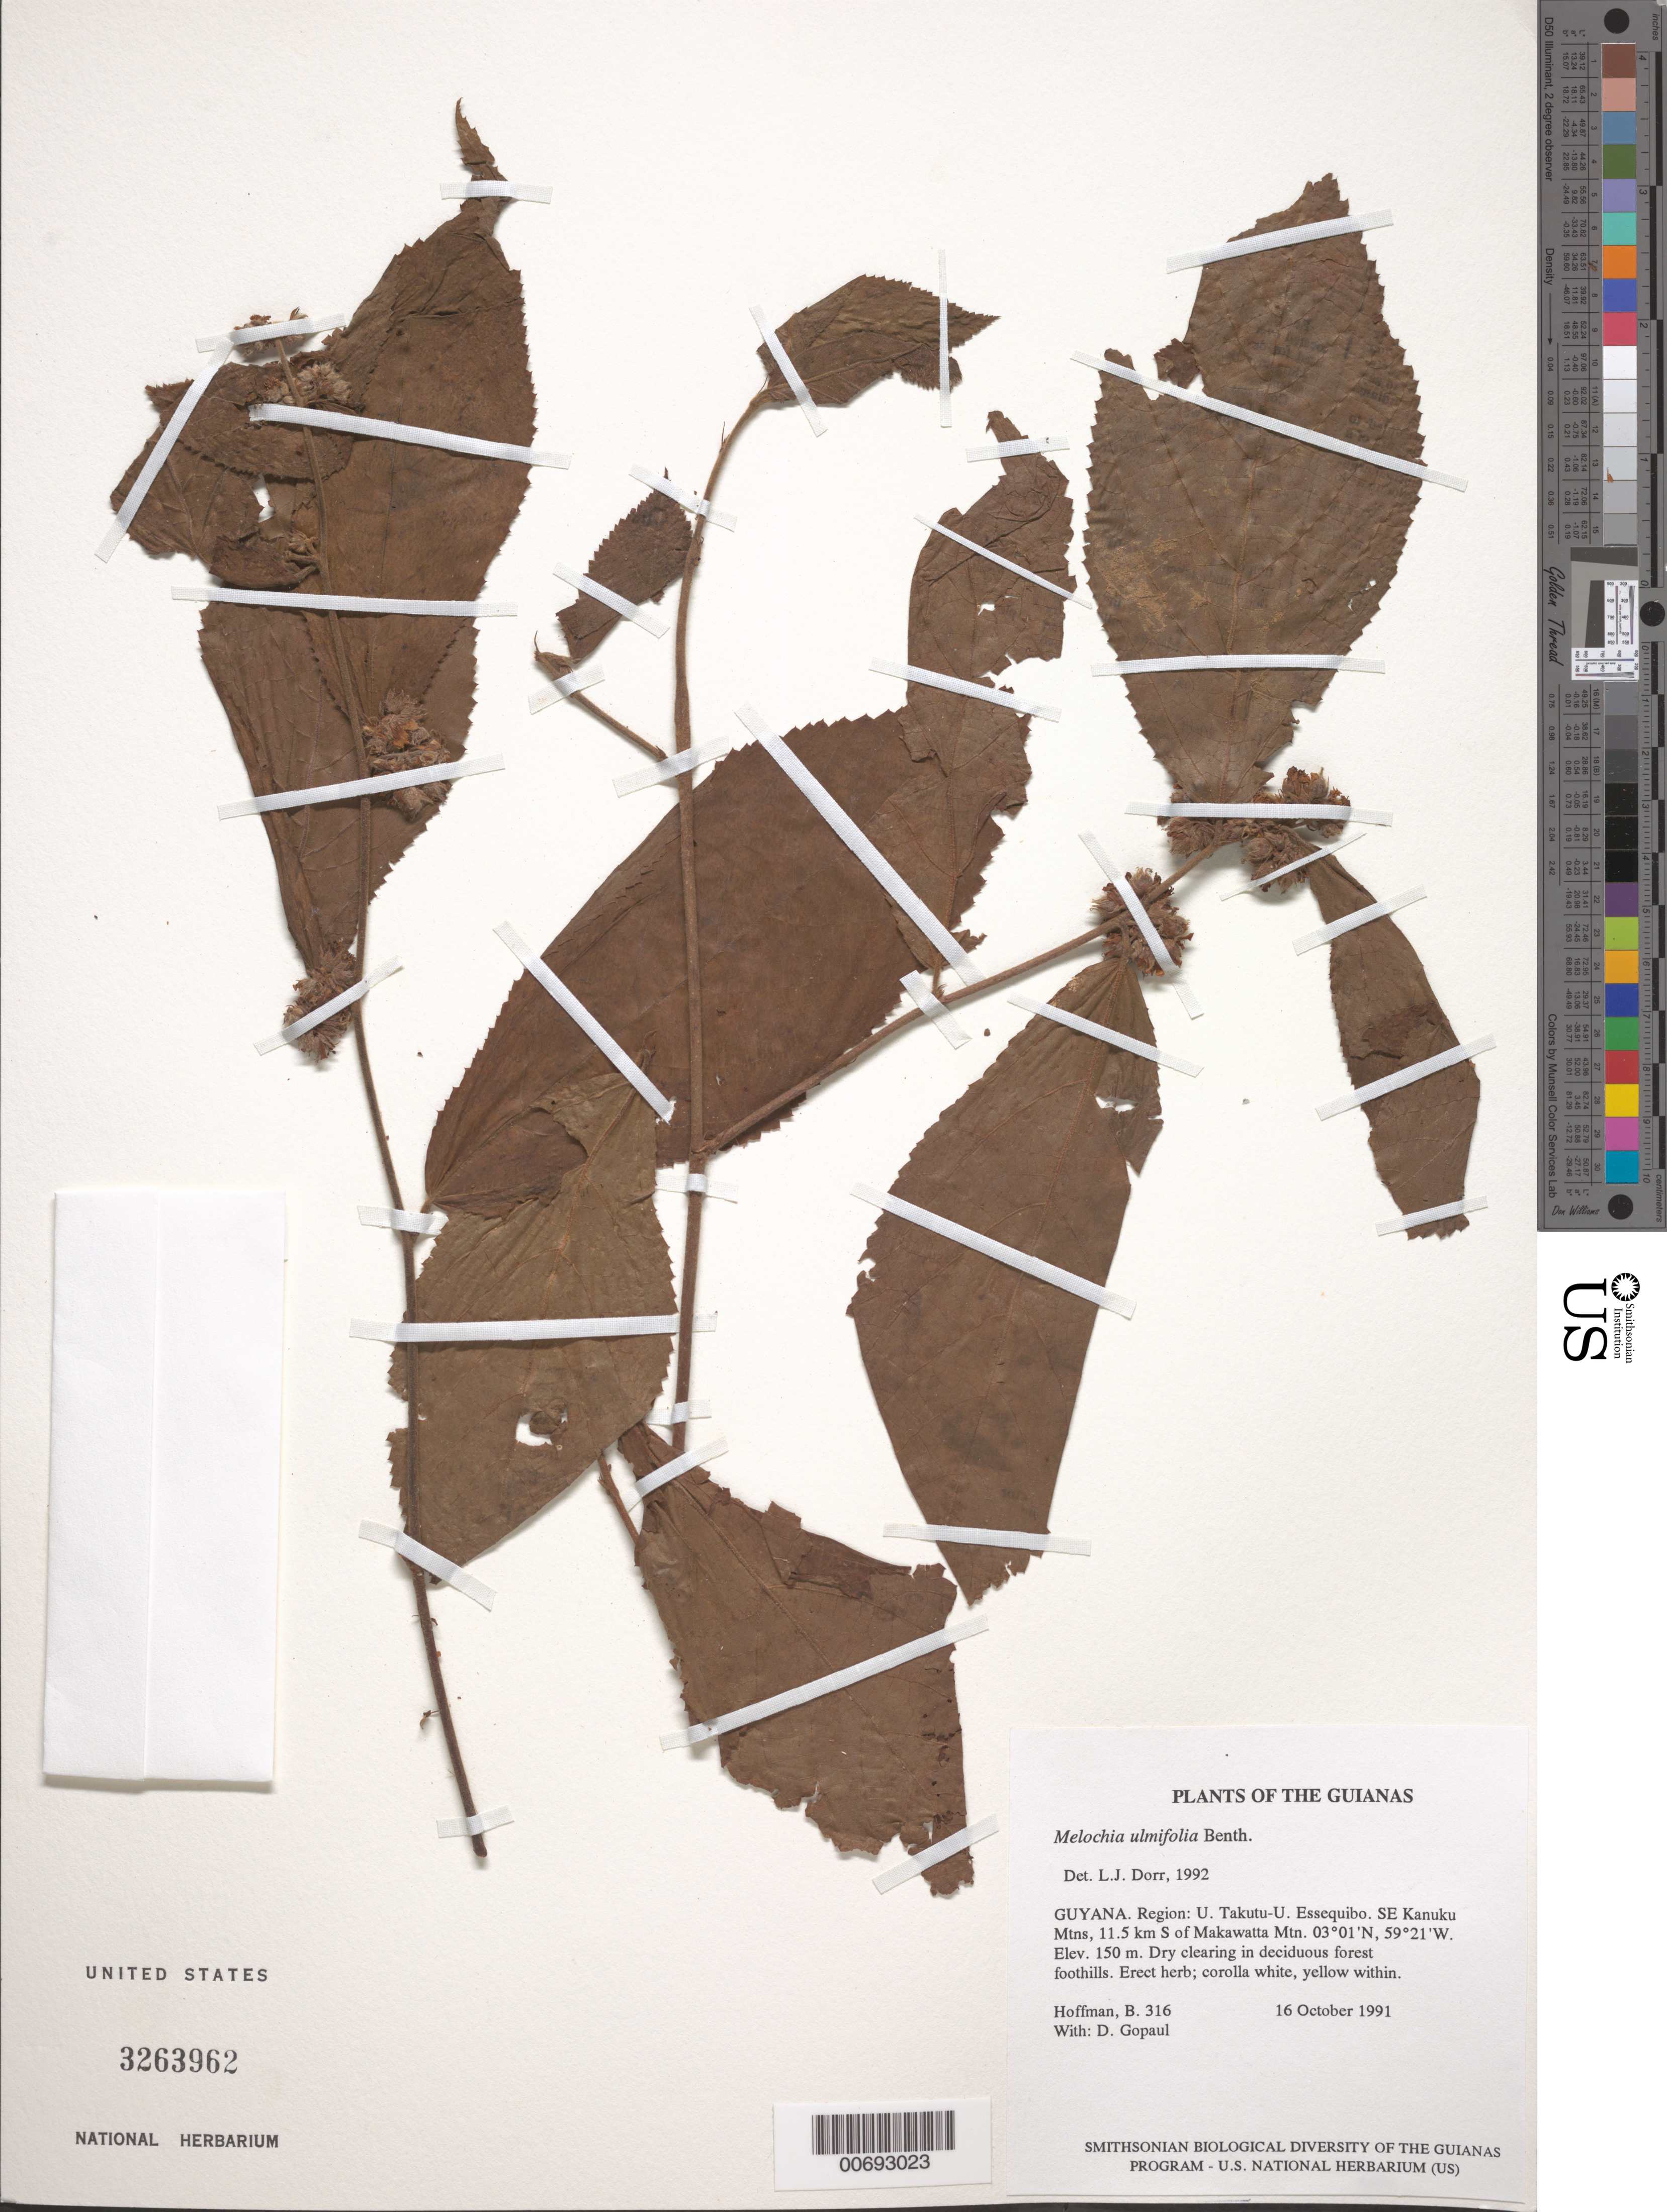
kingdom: Plantae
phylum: Tracheophyta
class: Magnoliopsida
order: Malvales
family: Malvaceae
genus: Melochia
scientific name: Melochia ulmifolia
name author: Benth.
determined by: Dorr, L. J., (BOT), Smithsonian Institution - National Museum of Natural History (UNITED STATES)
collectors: B. Hoffman & D. Gopaul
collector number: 316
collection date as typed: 16 October 1991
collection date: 1991-10-16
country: Guyana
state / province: U. Takutu-U. Essequibo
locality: SE Kanuku Mts ±11.5 km S of Makawatta Mtn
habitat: Dry clearing in deciduous forest foothills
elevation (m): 150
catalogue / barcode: US 3263962